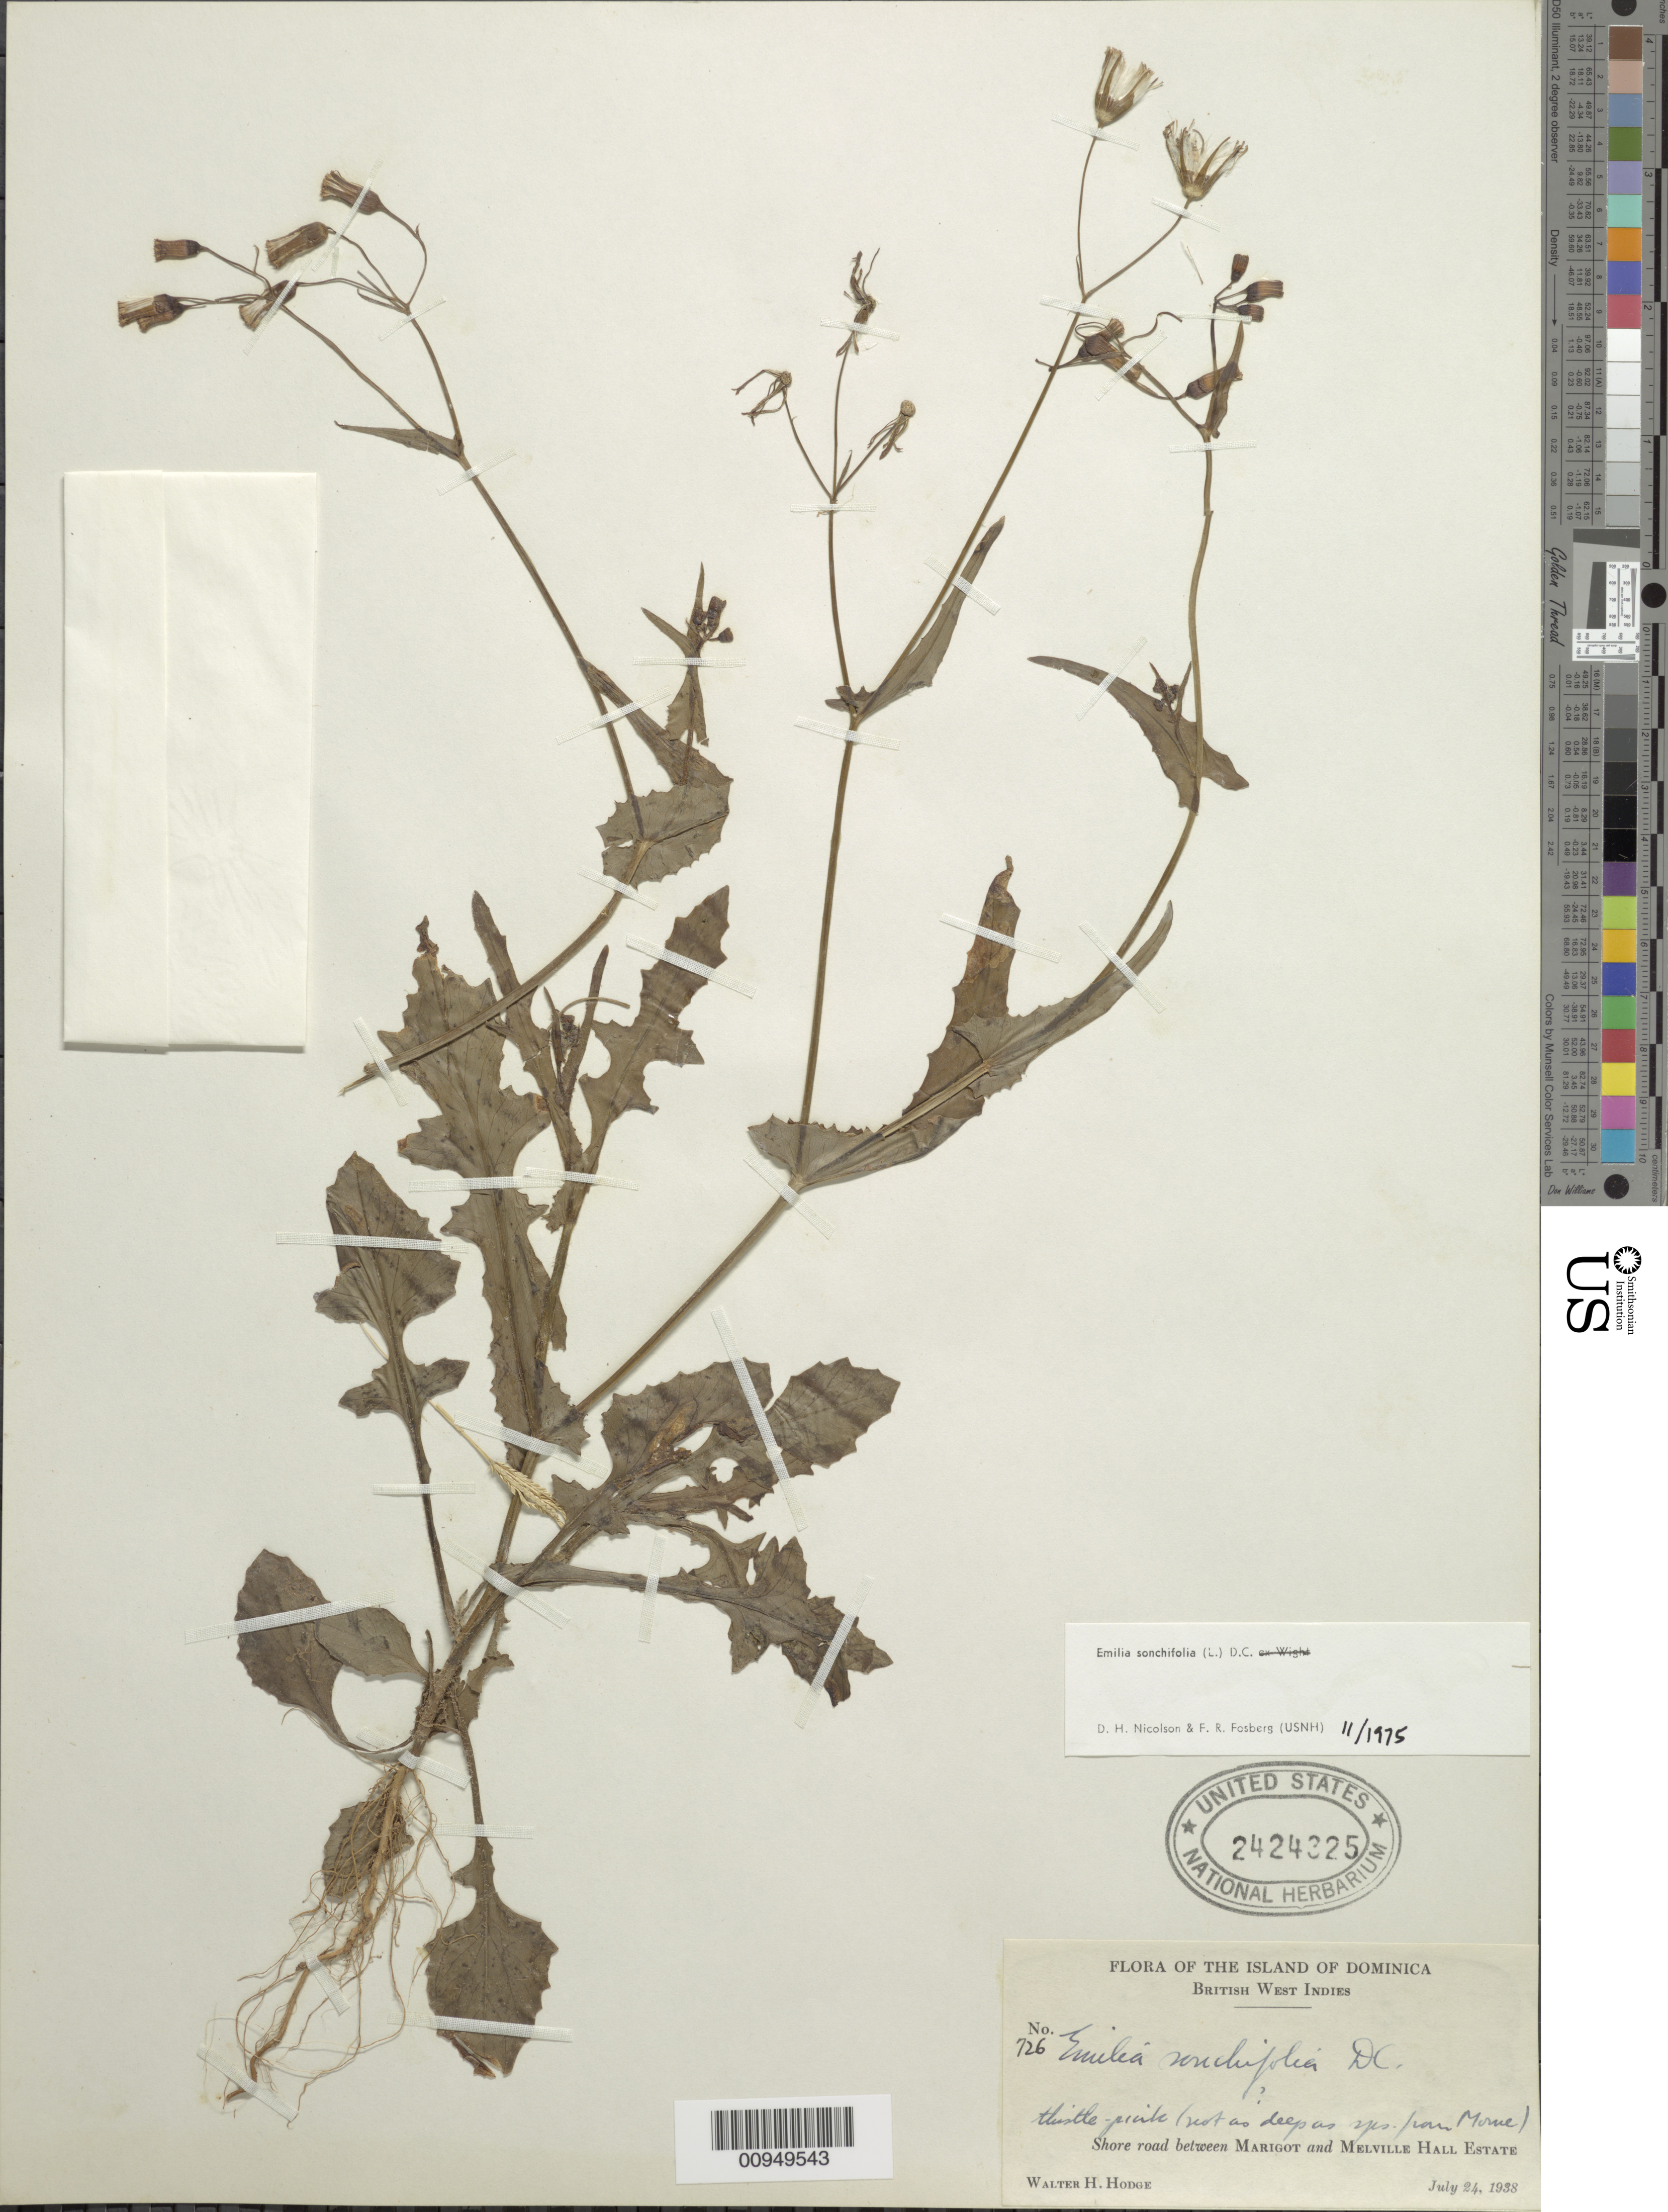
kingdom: Plantae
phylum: Tracheophyta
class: Magnoliopsida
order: Asterales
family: Asteraceae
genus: Emilia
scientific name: Emilia sonchifolia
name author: (L.) DC.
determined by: Fosberg, F. R.; Nicolson, D. H.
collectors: W. Hodge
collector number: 726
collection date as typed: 24 Jul 1938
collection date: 1938-07-24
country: Dominica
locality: Shore road between Marigot and Melville Hall Estate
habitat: Shore road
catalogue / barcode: US 2424325